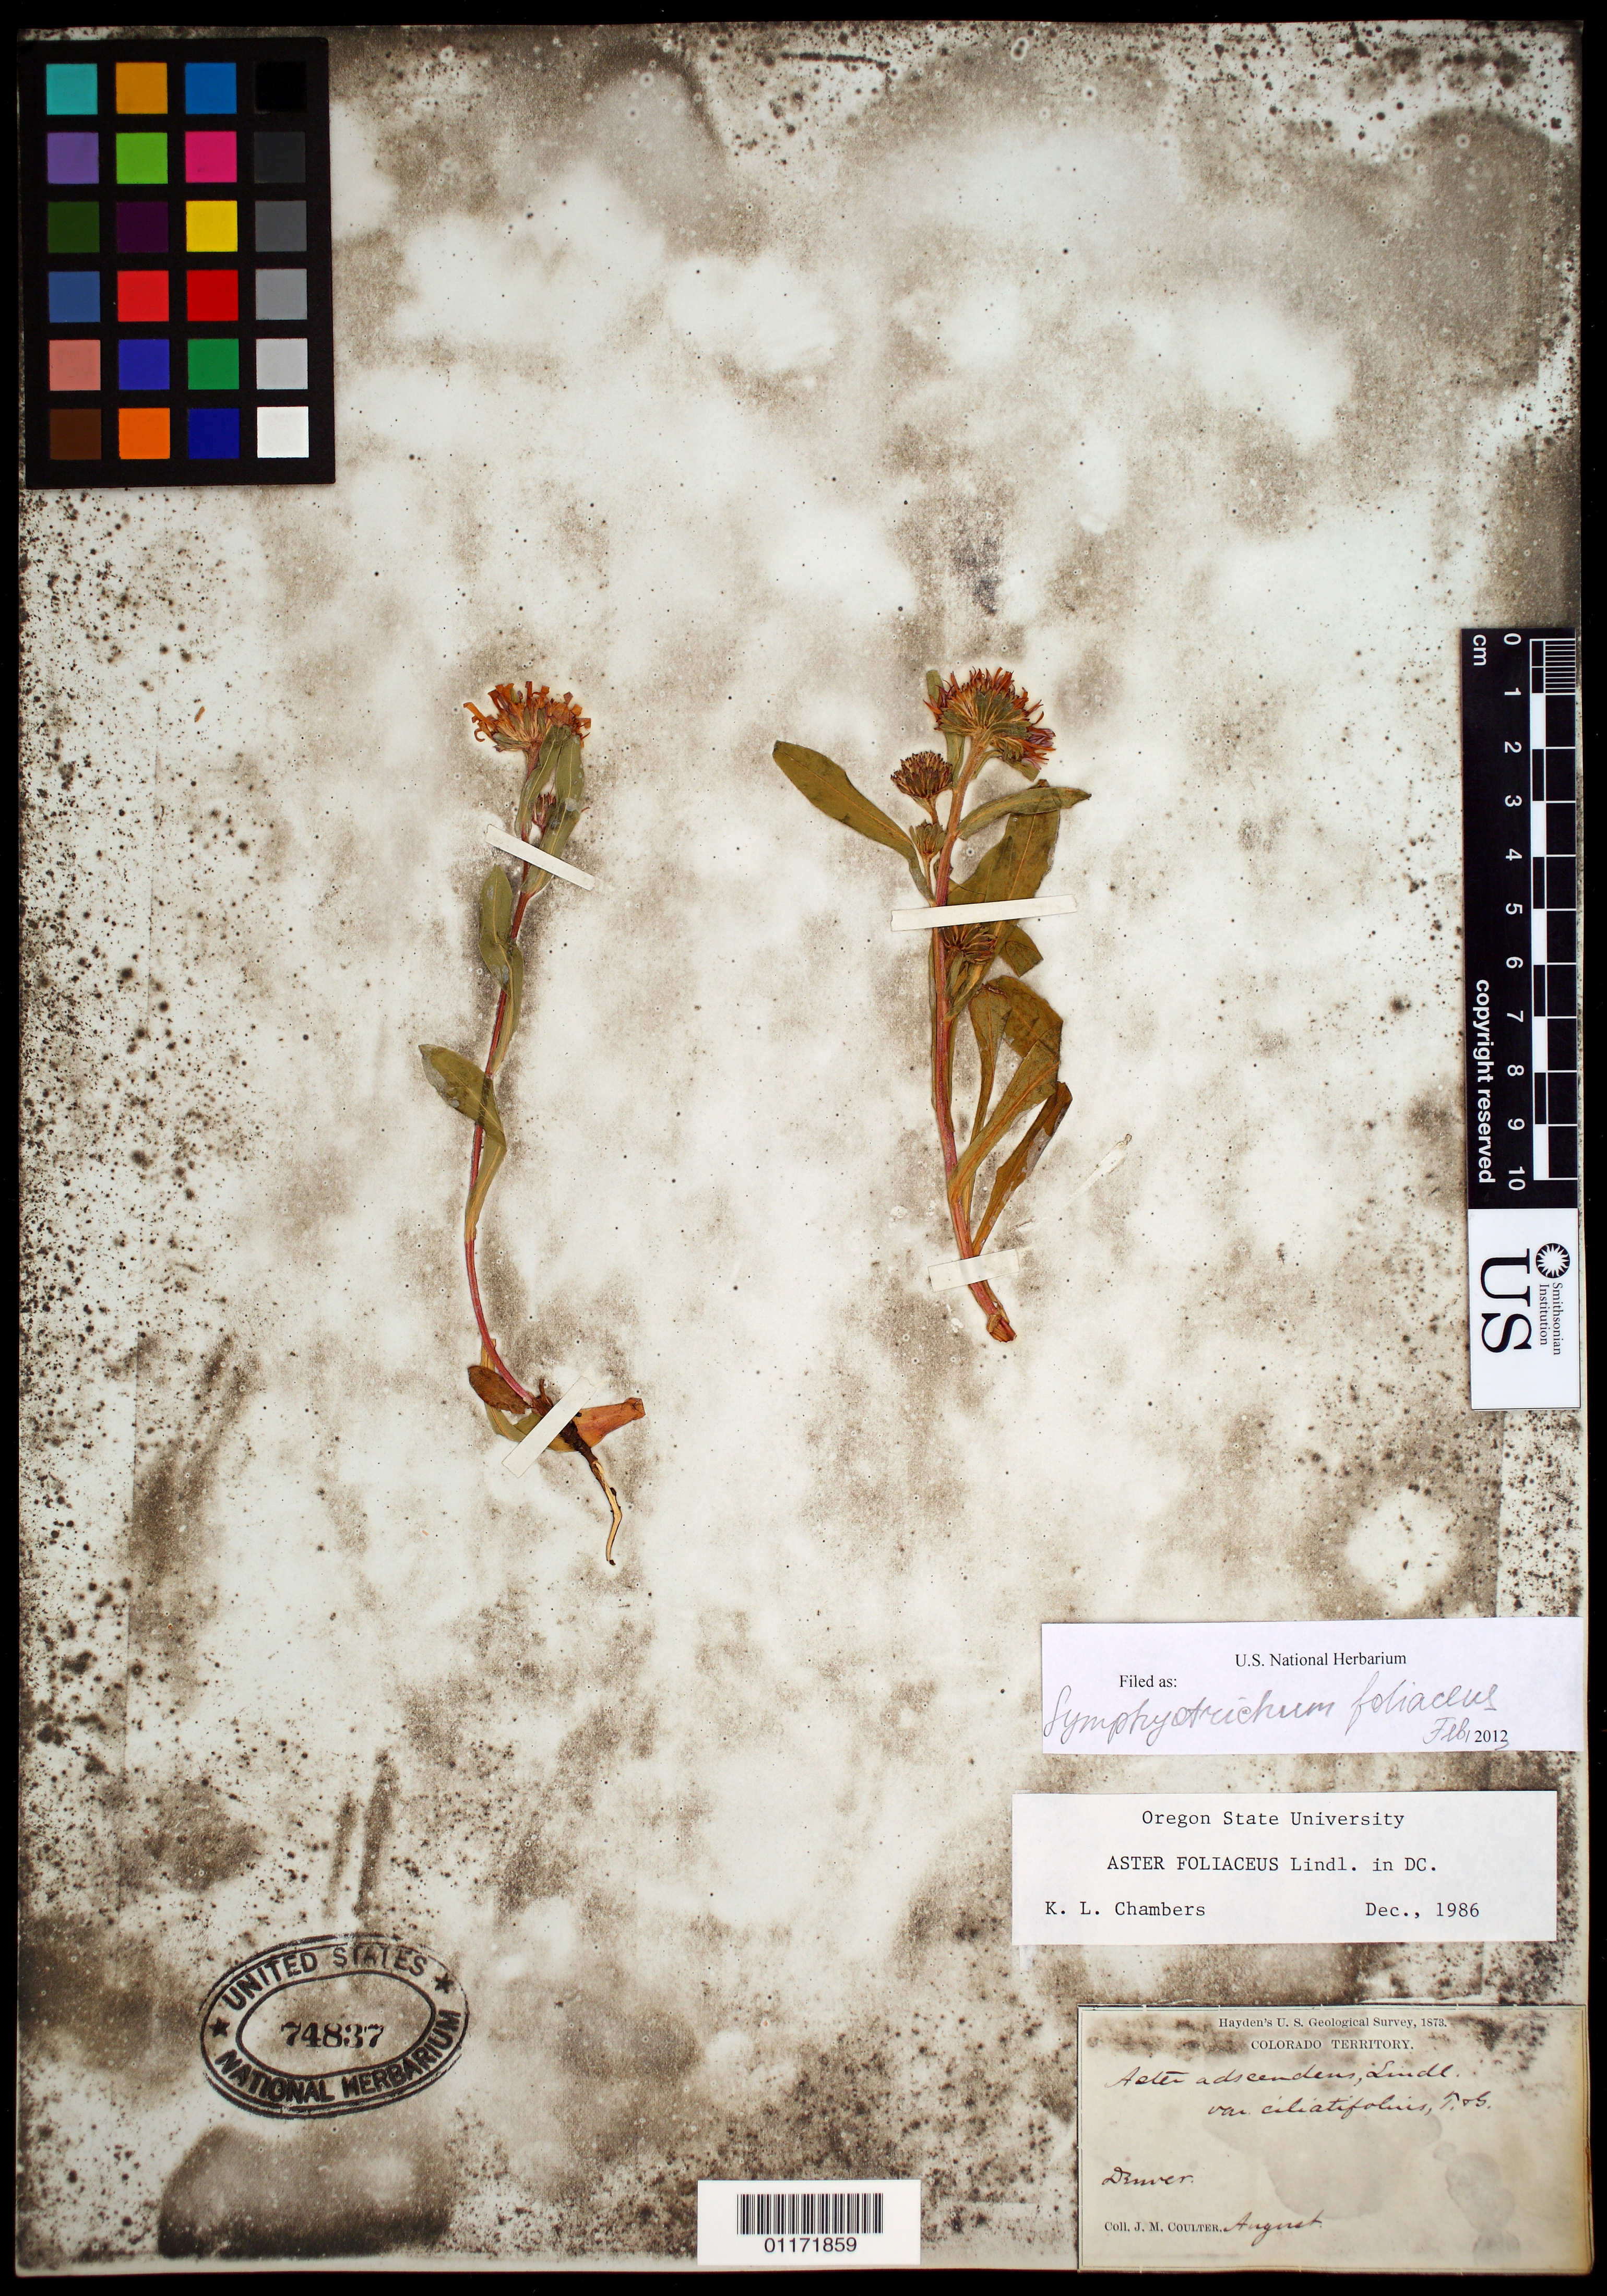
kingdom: Plantae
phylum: Tracheophyta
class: Magnoliopsida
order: Asterales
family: Asteraceae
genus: Symphyotrichum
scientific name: Symphyotrichum foliaceum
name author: (Lindl. ex DC.) G.L. Nesom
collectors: J. M. Coulter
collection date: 1873-08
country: United States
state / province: Colorado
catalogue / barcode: US 74837